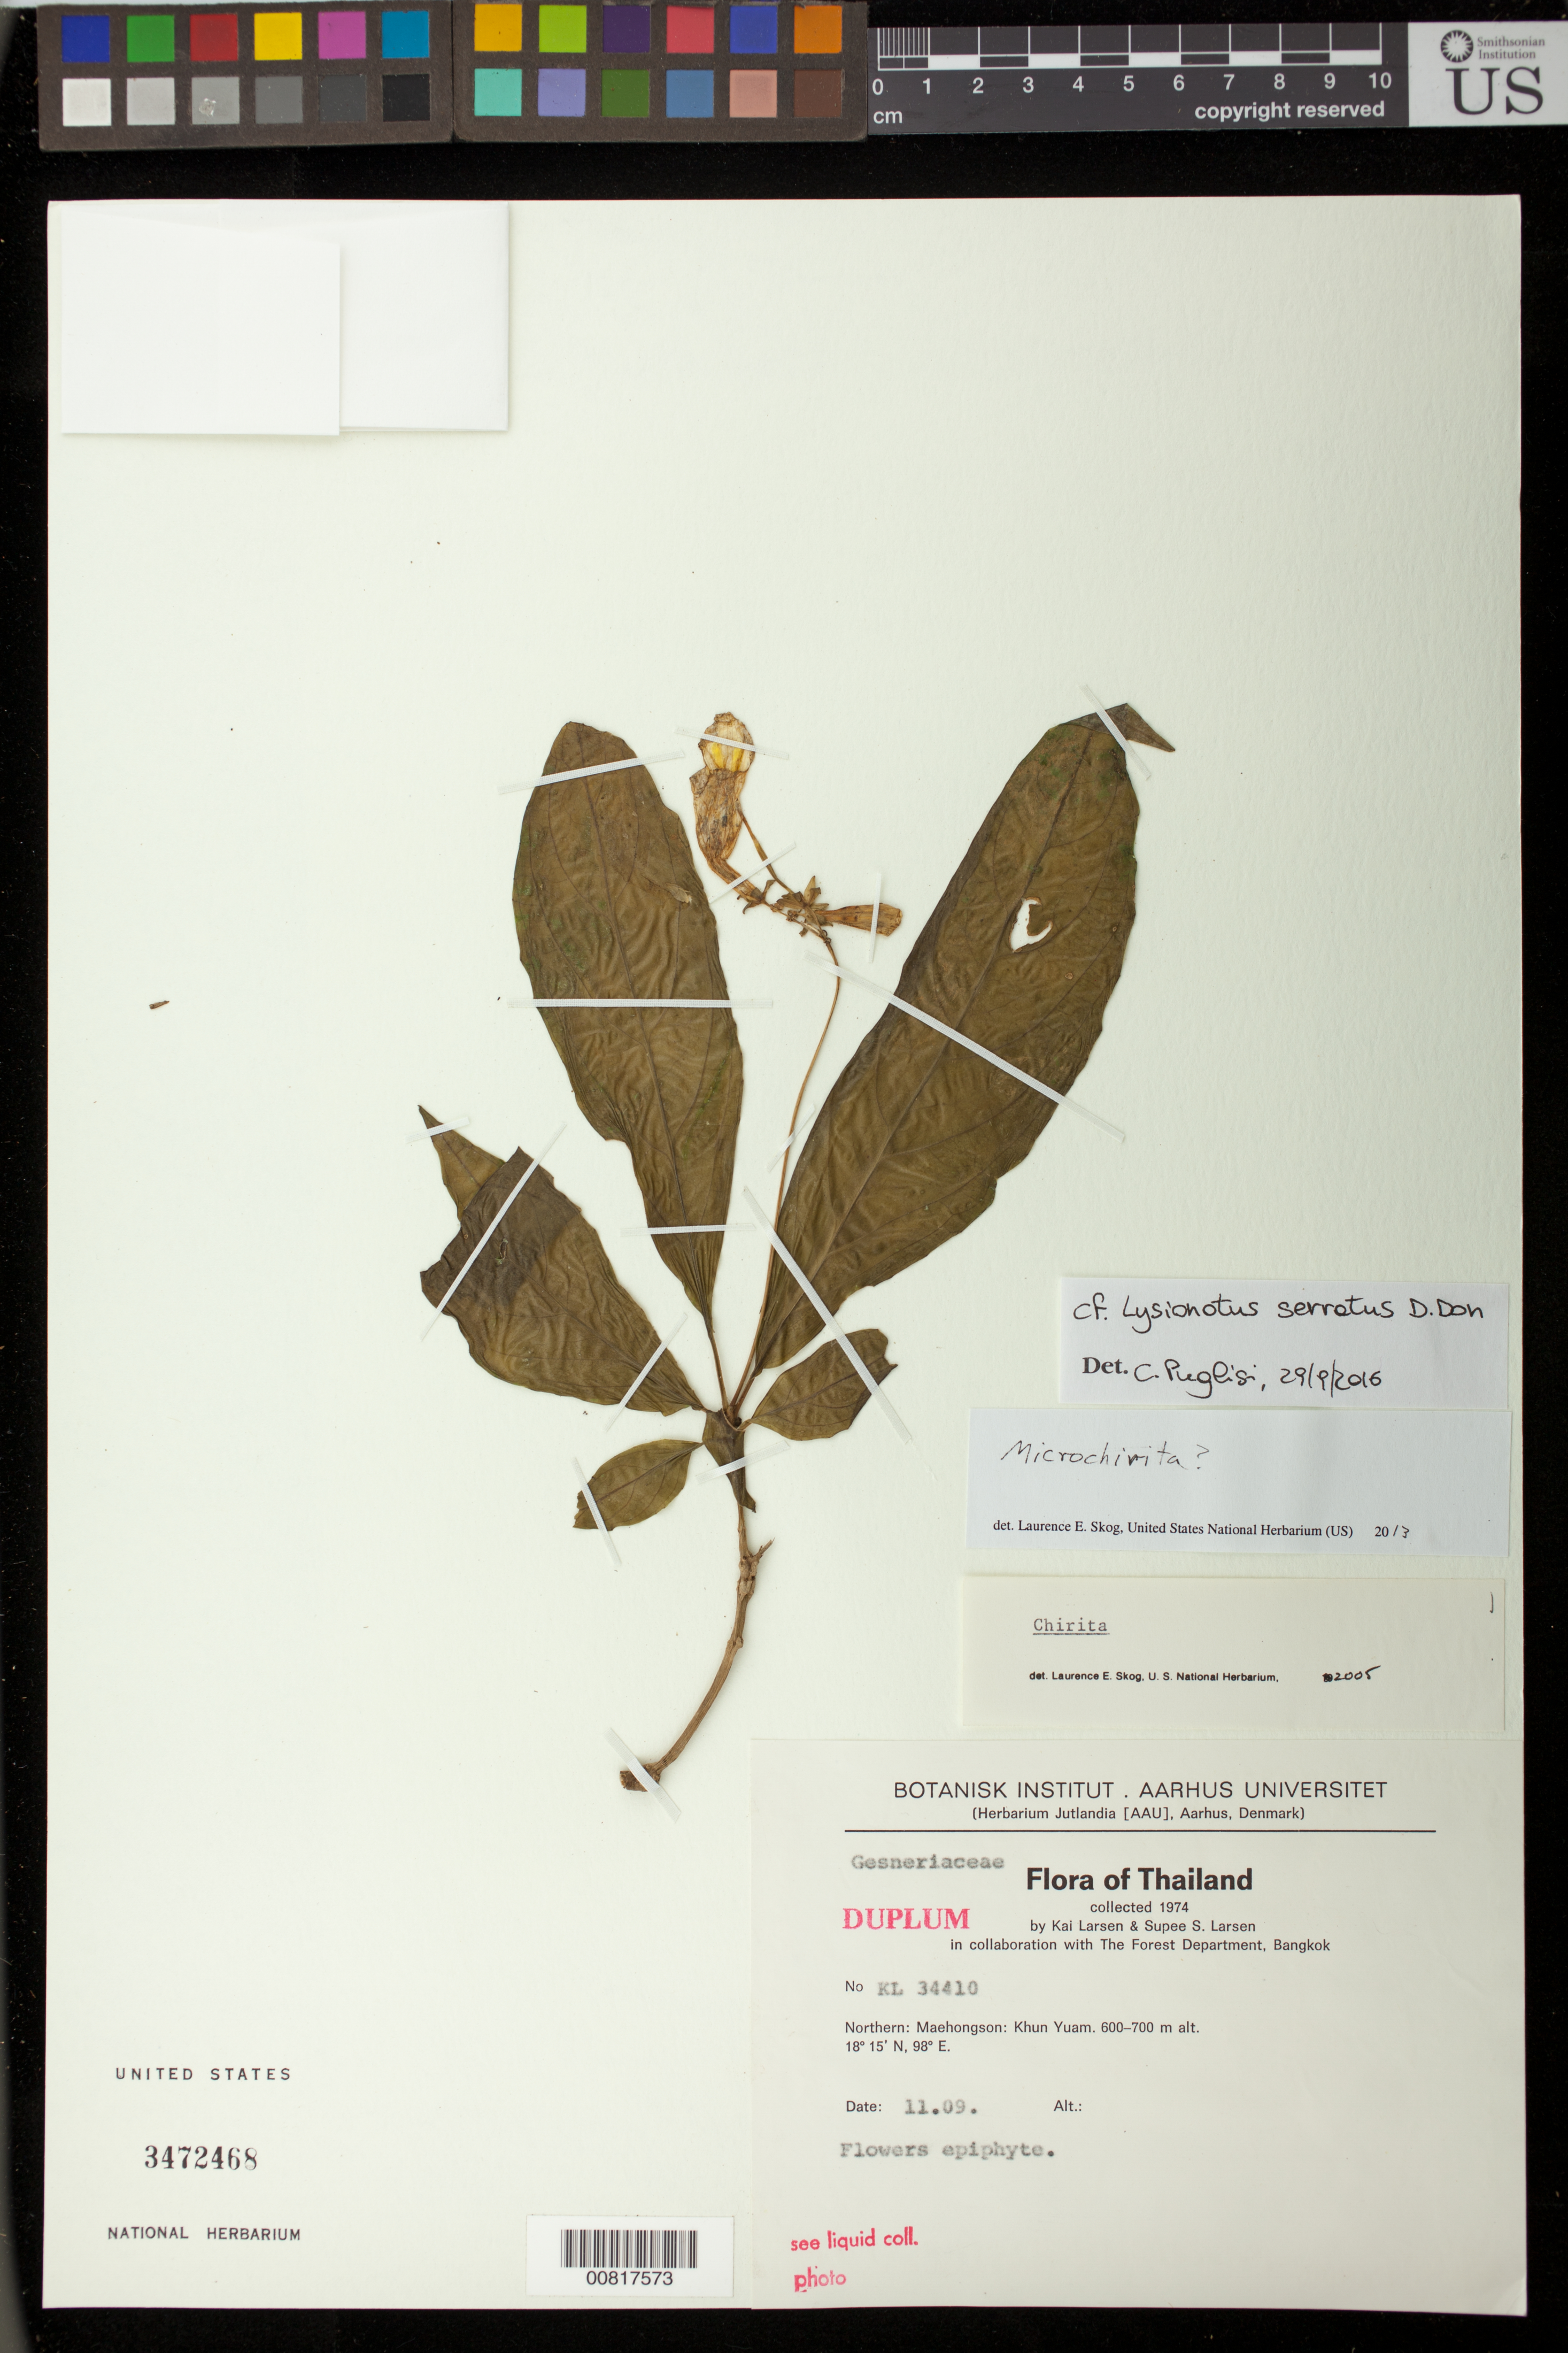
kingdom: Plantae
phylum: Tracheophyta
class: Magnoliopsida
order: Lamiales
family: Gesneriaceae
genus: Lysionotus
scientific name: Lysionotus serratus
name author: D. Don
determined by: Puglisi, Carmen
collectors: K. Larsen & S. Larsen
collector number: KL 34410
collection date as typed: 11 Sep 1974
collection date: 1974-09-11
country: Thailand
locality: Northern: Maehongson: Khun Yuam.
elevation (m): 600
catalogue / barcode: US 3472468